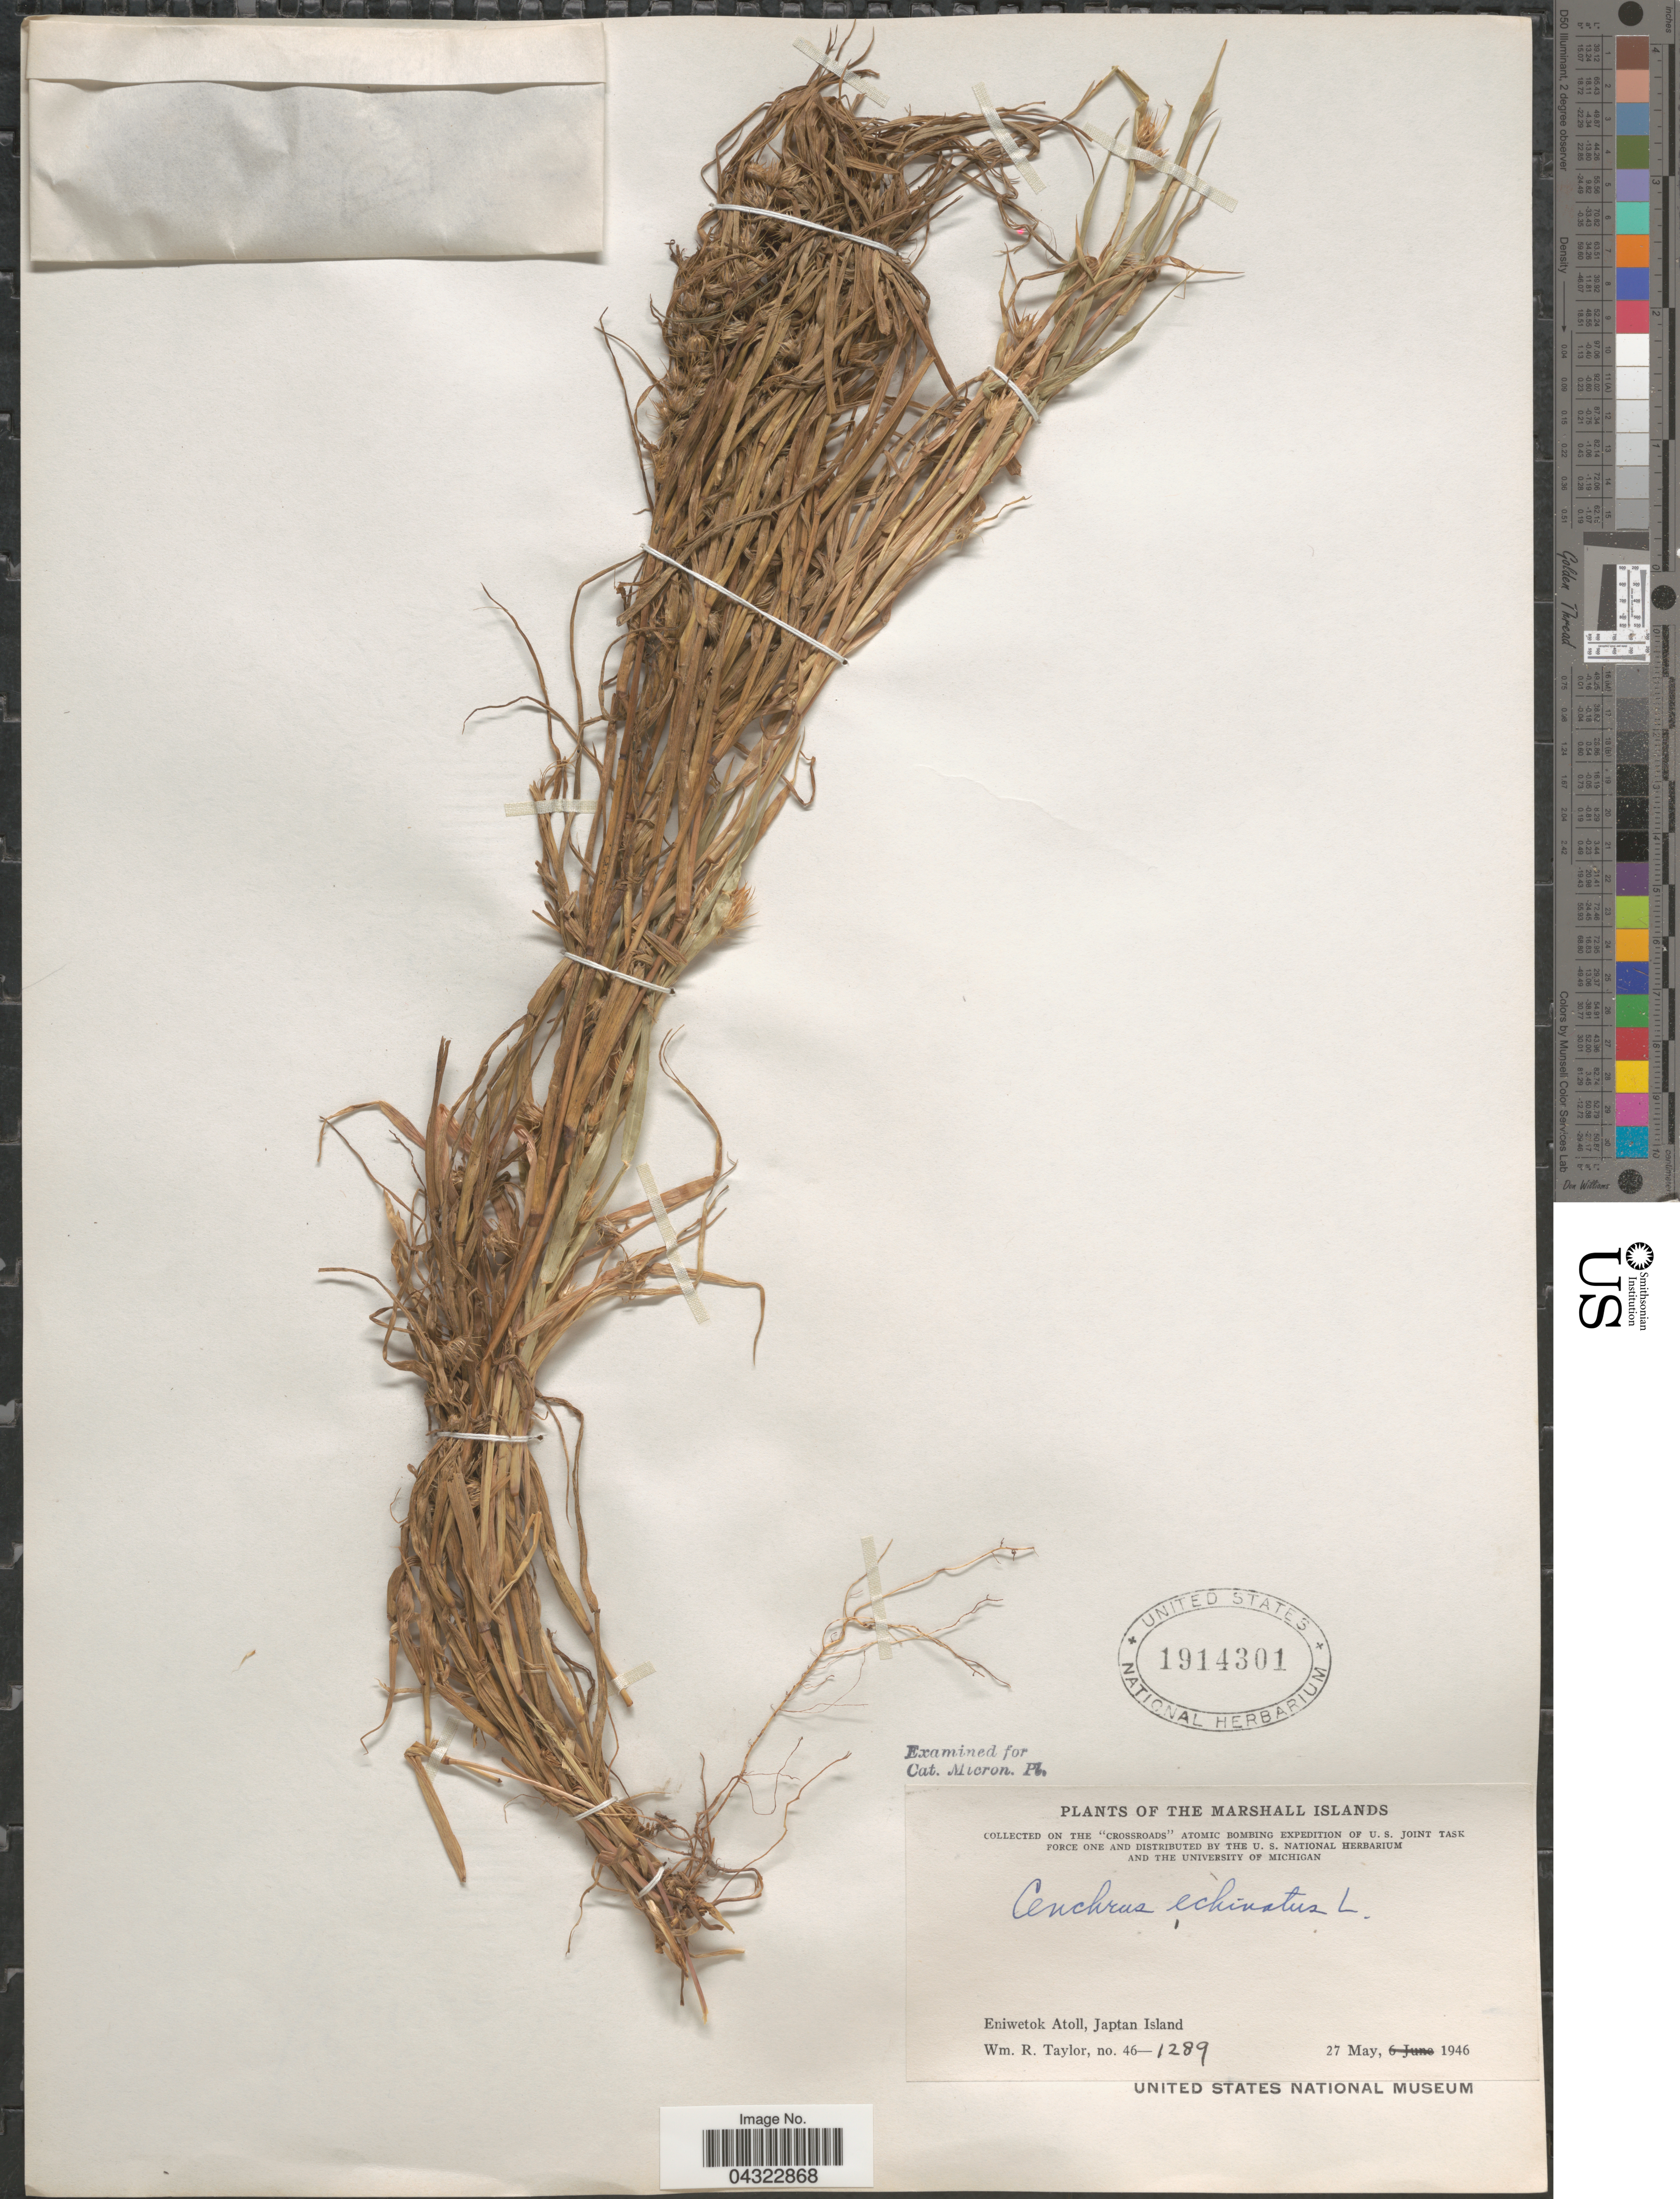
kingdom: Plantae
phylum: Tracheophyta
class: Liliopsida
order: Poales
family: Poaceae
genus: Cenchrus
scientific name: Cenchrus echinatus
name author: L.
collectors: W. R. Taylor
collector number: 46-1289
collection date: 1946-05-27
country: Marshall Islands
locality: On the "Crossroads" Atomic Bombing Expedition of U.S. Joint Task Force One. Eniwetok Atoll, Japtan Island.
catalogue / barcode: US 1914301